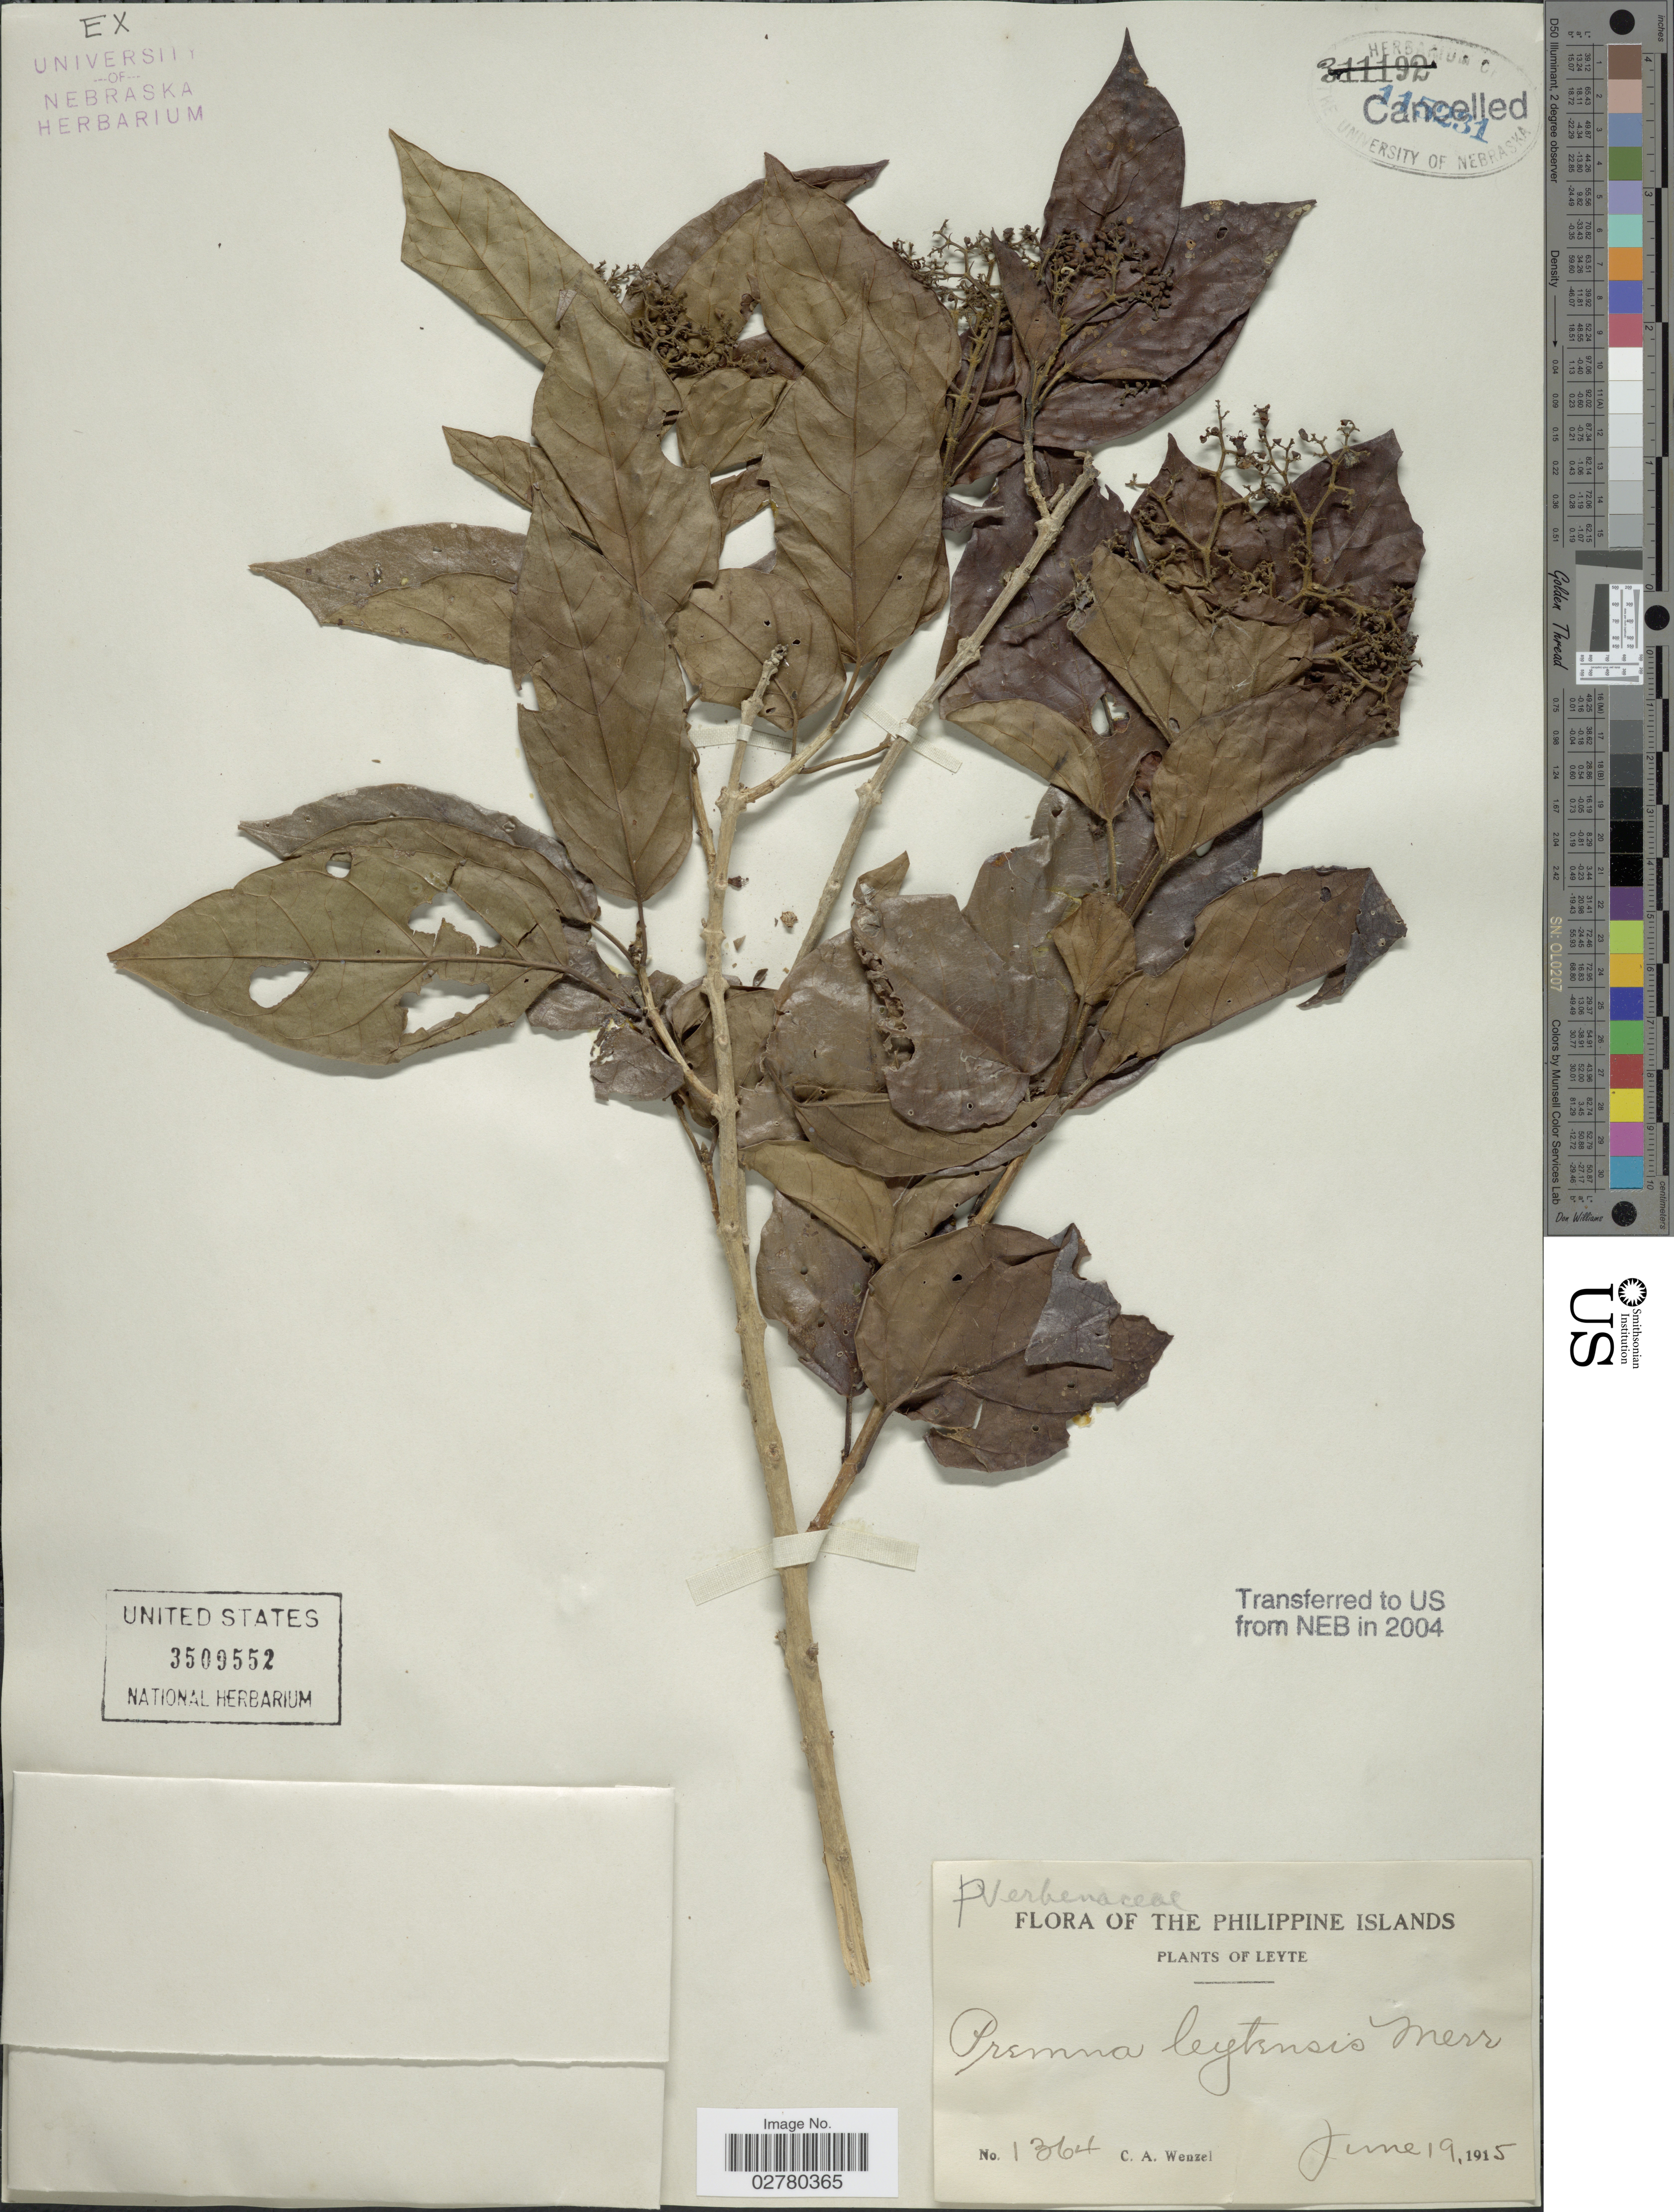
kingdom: Plantae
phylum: Tracheophyta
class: Magnoliopsida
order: Lamiales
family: Lamiaceae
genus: Premna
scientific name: Premna leytensis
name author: Merr.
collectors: C. Wenzel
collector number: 1364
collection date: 1915-06-19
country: Philippines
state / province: Eastern Visayas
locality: Philippine Islands, Leyte.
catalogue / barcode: US 3509552